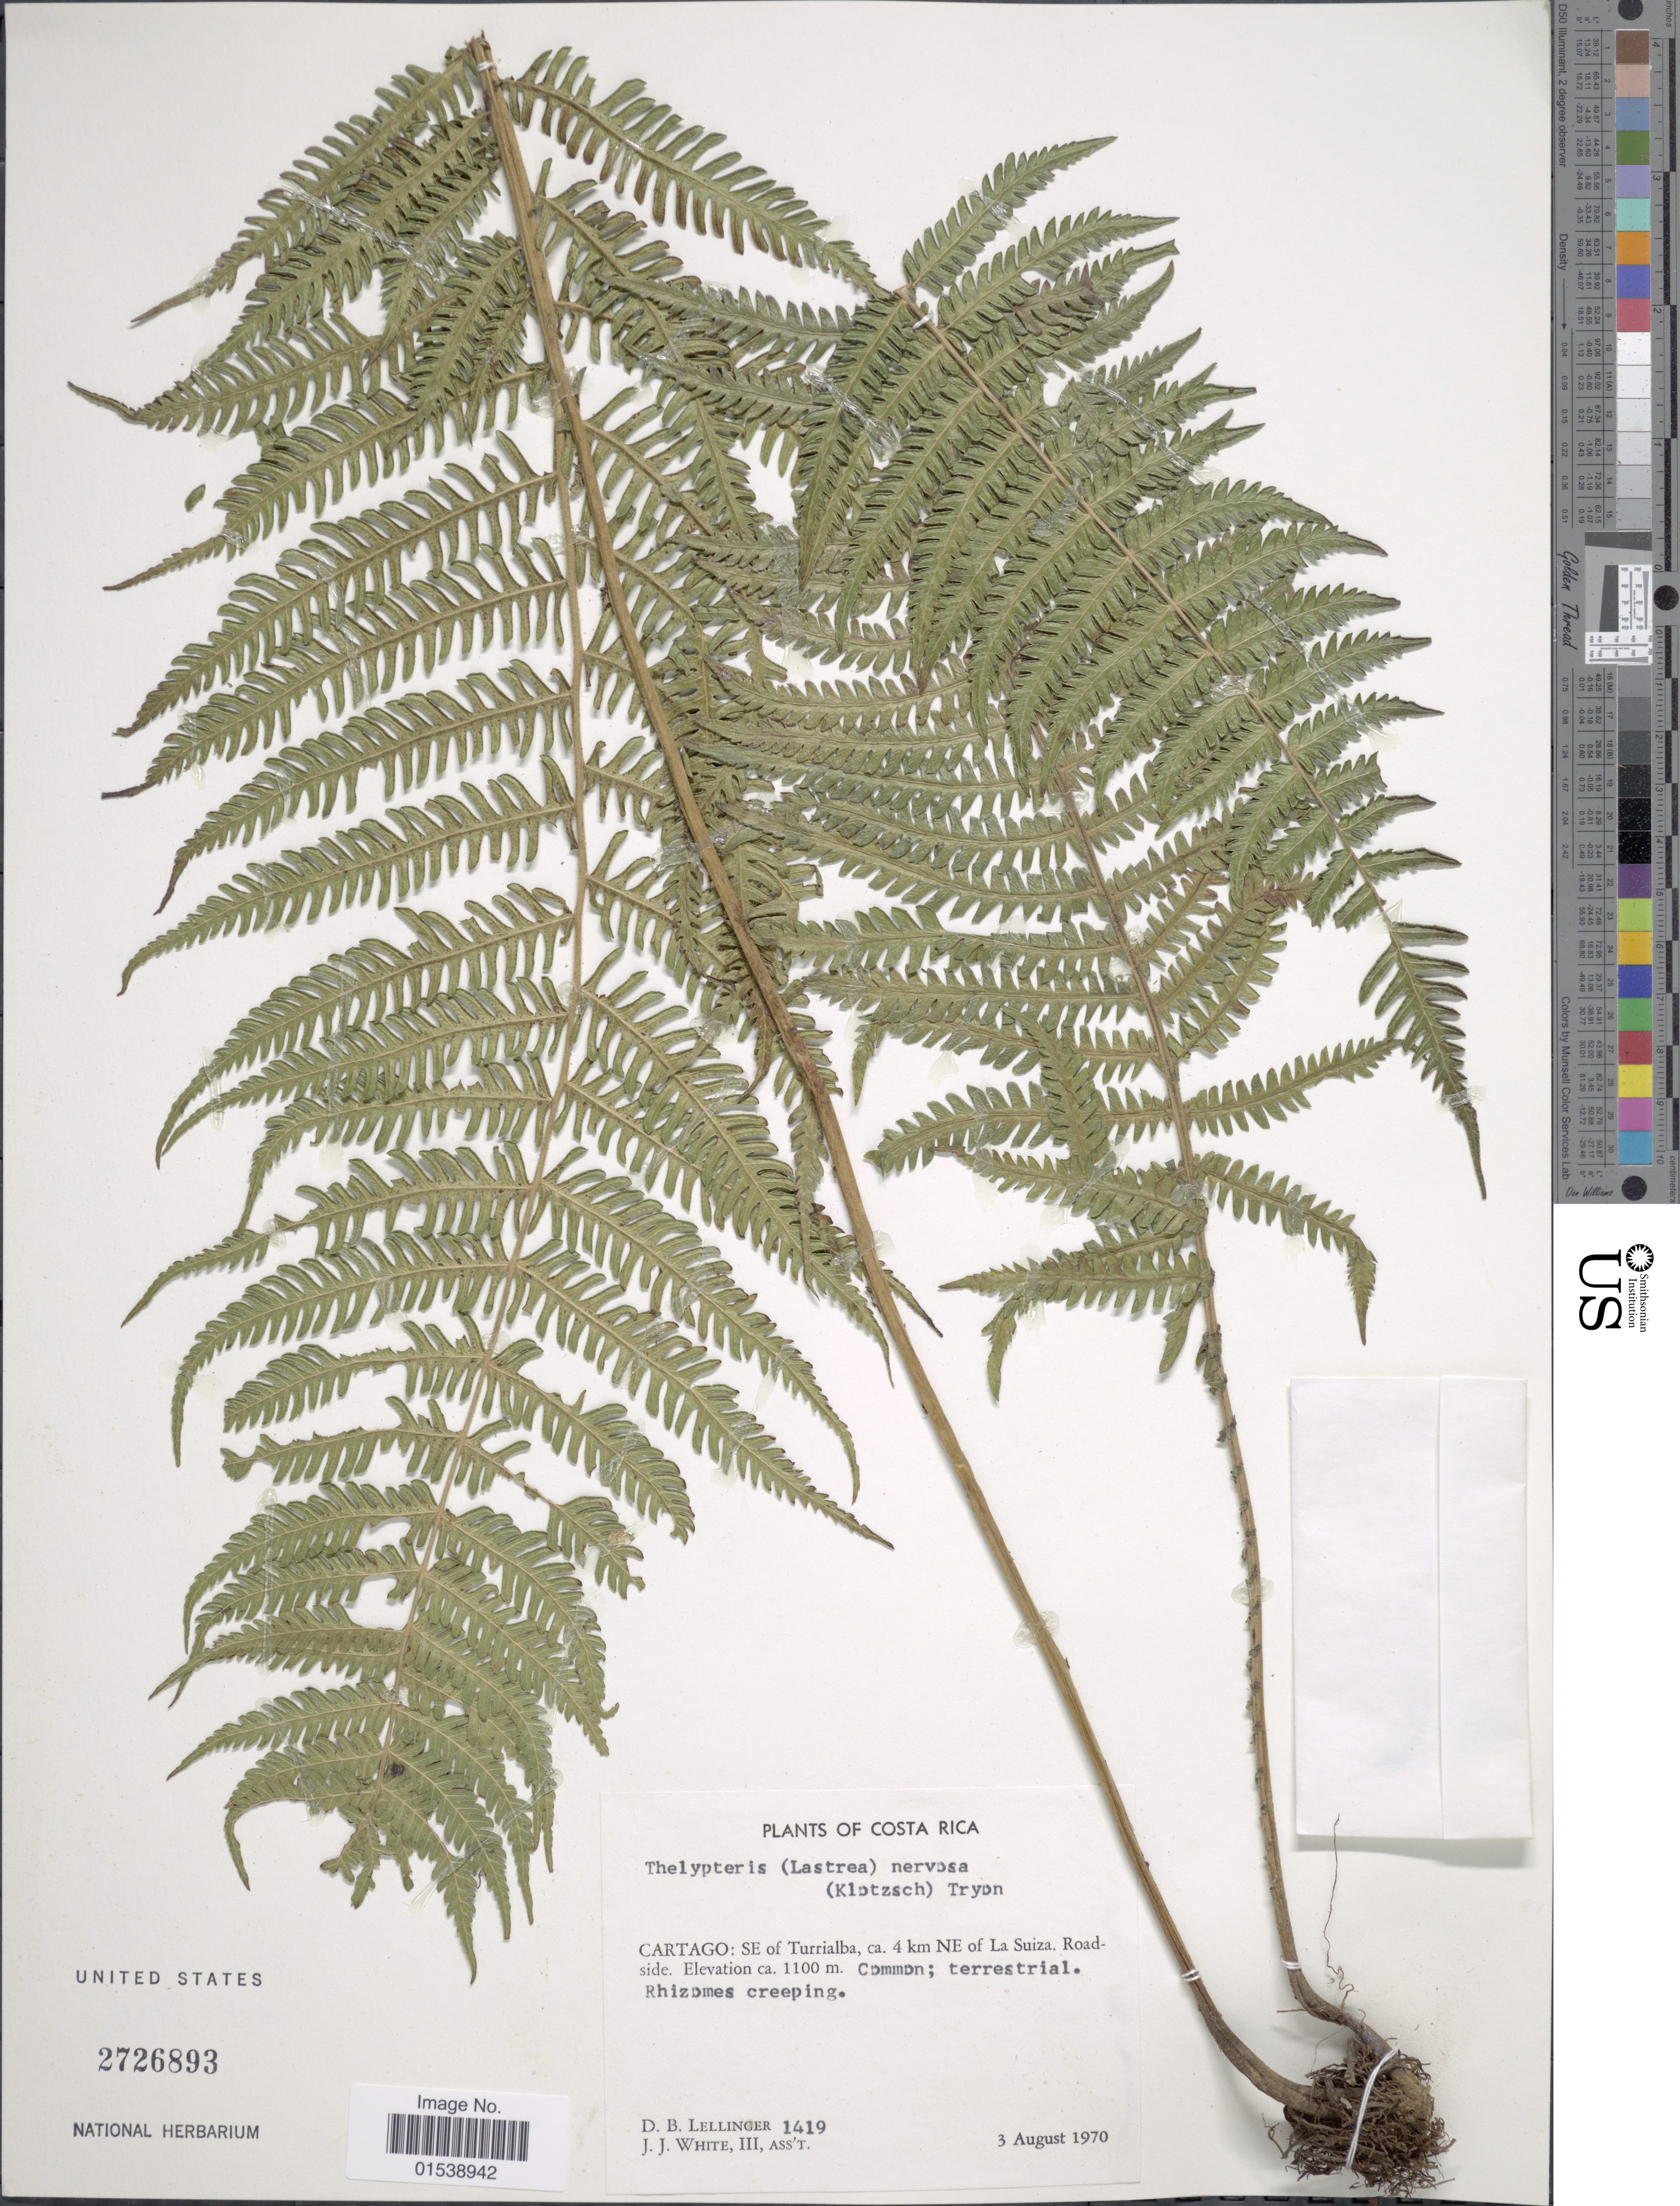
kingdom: Plantae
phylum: Tracheophyta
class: Polypodiopsida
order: Polypodiales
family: Thelypteridaceae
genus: Amauropelta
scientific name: Amauropelta rudis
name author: (Kunze) Pic. Serm.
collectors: D. B. Lellinger & J. J. White III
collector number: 1419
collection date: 1970-08-03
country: Costa Rica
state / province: Cartago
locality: Cartago: SE of Turrialba, ca. 4 km NE of La Suiza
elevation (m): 1100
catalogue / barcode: US 2726893